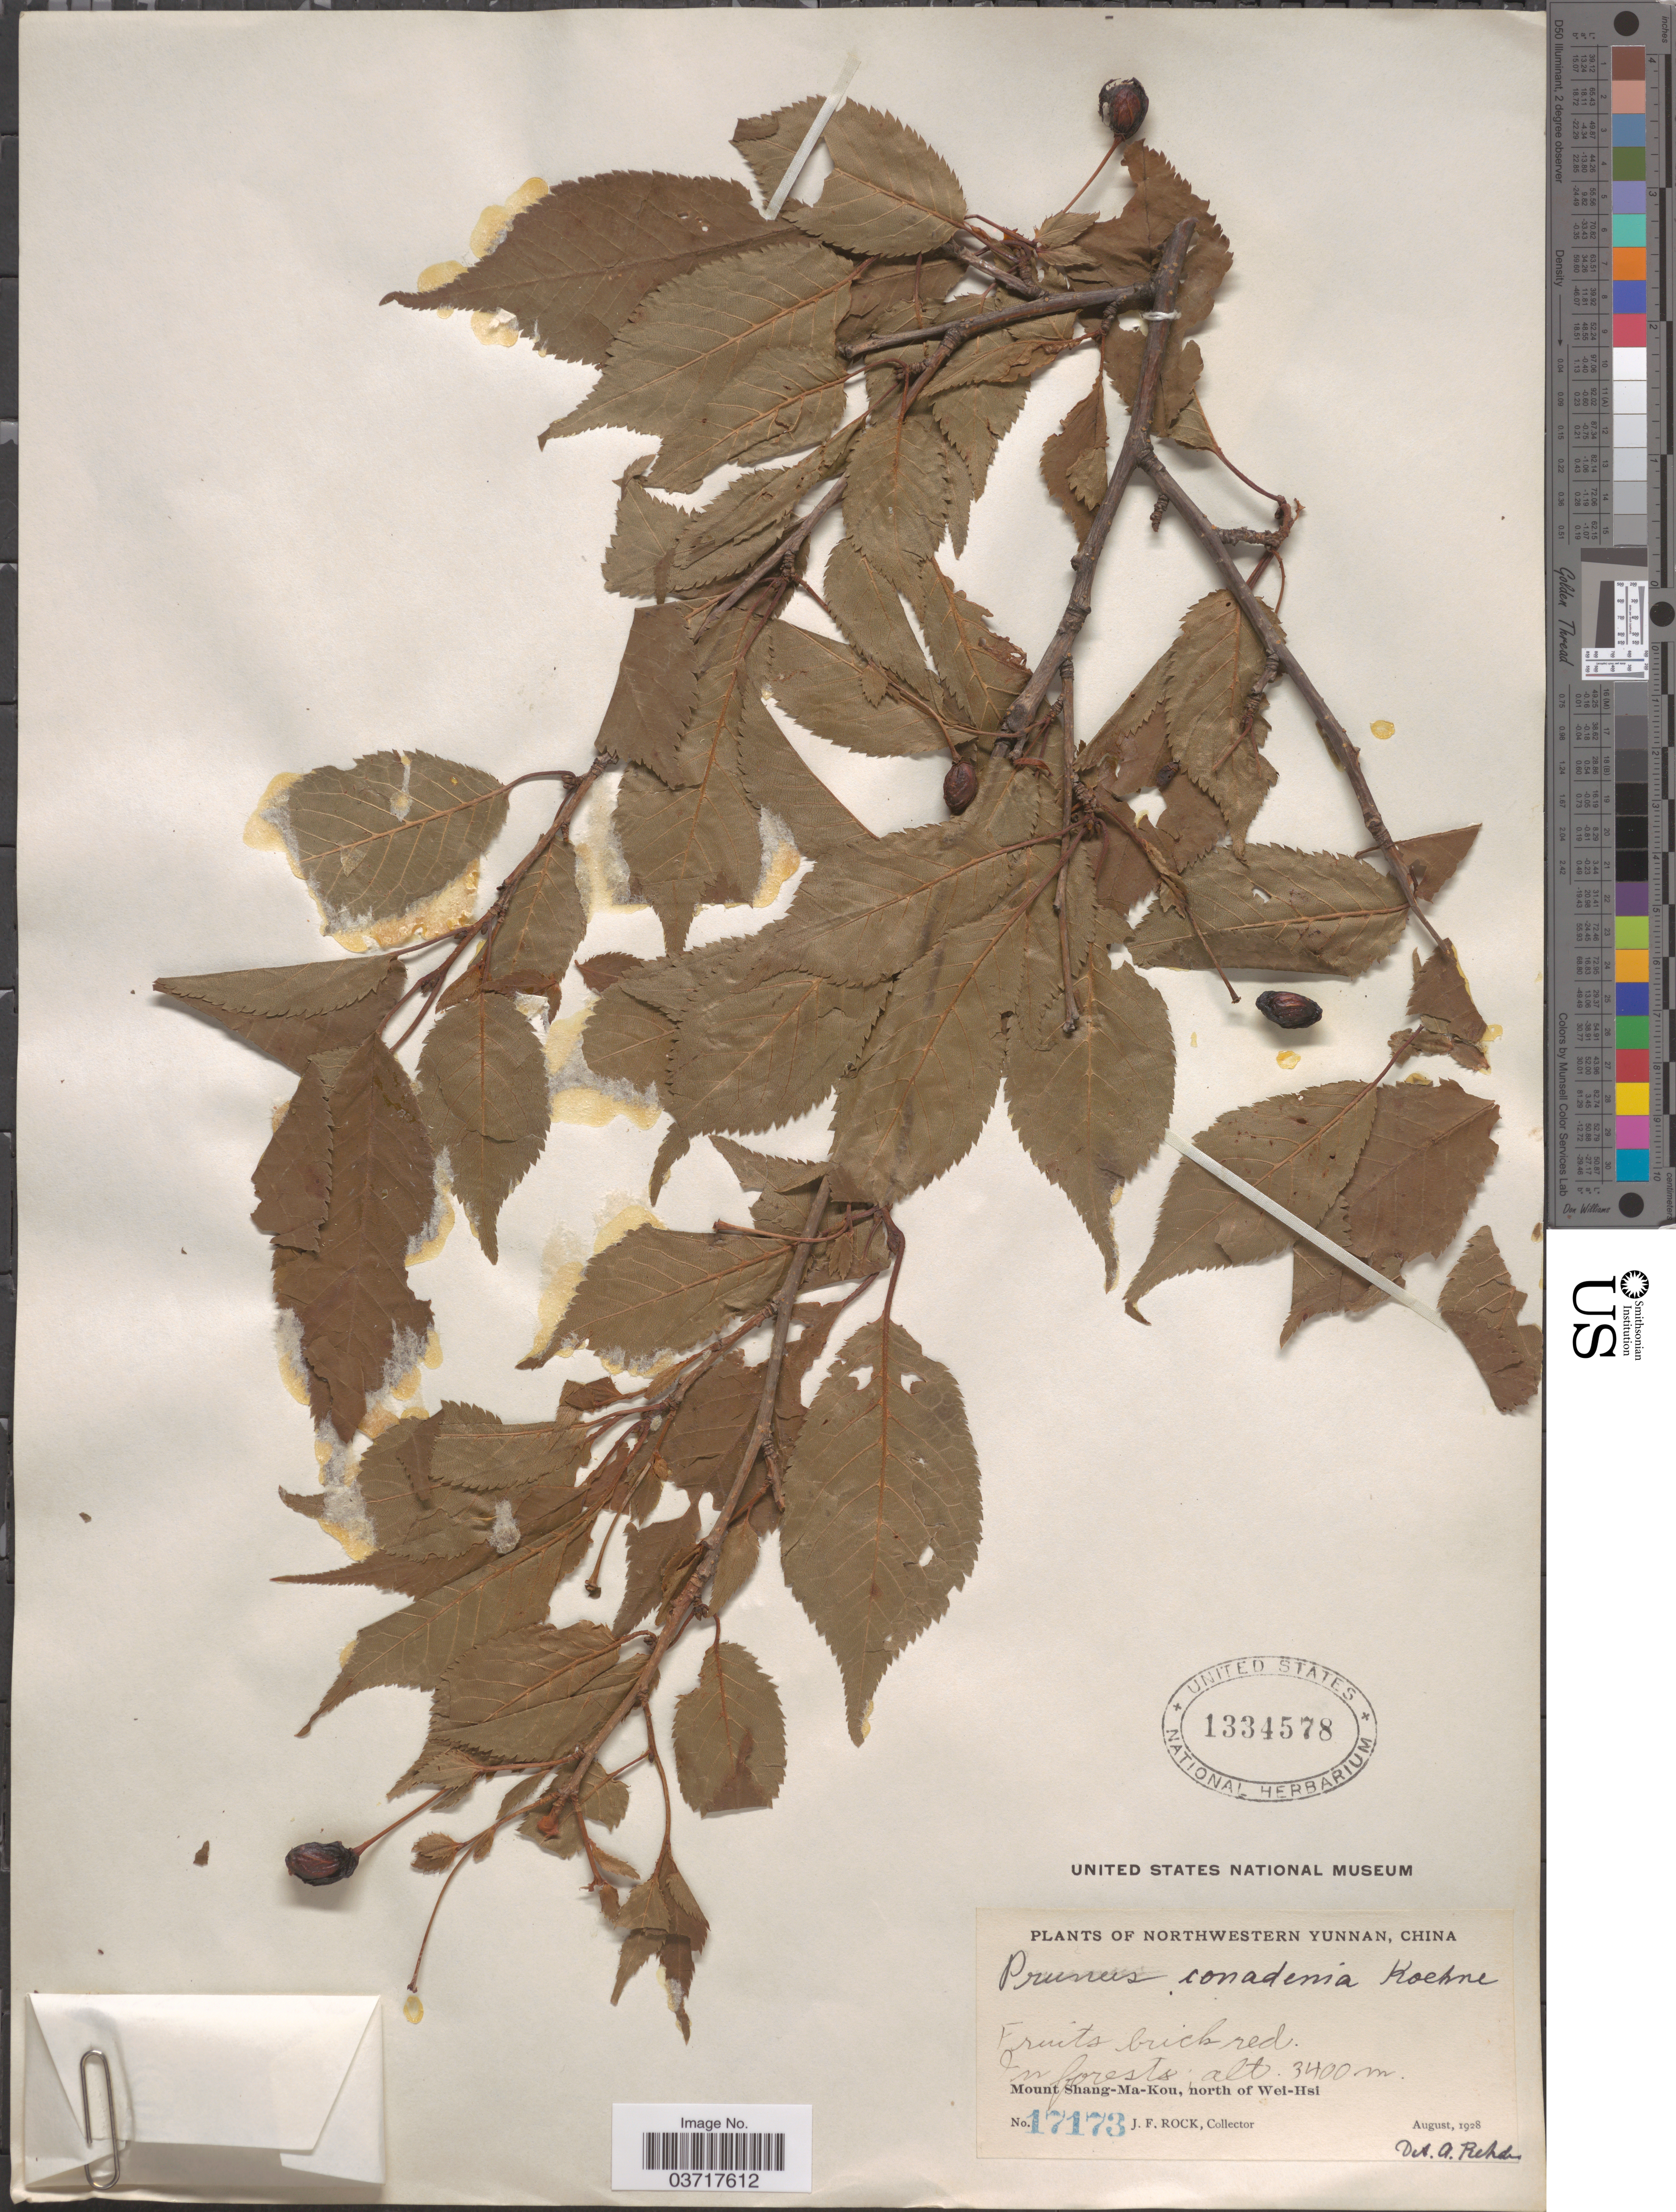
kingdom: Plantae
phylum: Tracheophyta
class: Magnoliopsida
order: Rosales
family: Rosaceae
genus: Prunus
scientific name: Prunus conadenia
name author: Koehne in Sarg.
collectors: J. Rock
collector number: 17173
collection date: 1928-08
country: China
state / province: Yunnan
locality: Northwestern Yunnan. Mount Shan-Ma-Kou, north of Wei-Hsi.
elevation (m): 3400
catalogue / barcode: US 1334578